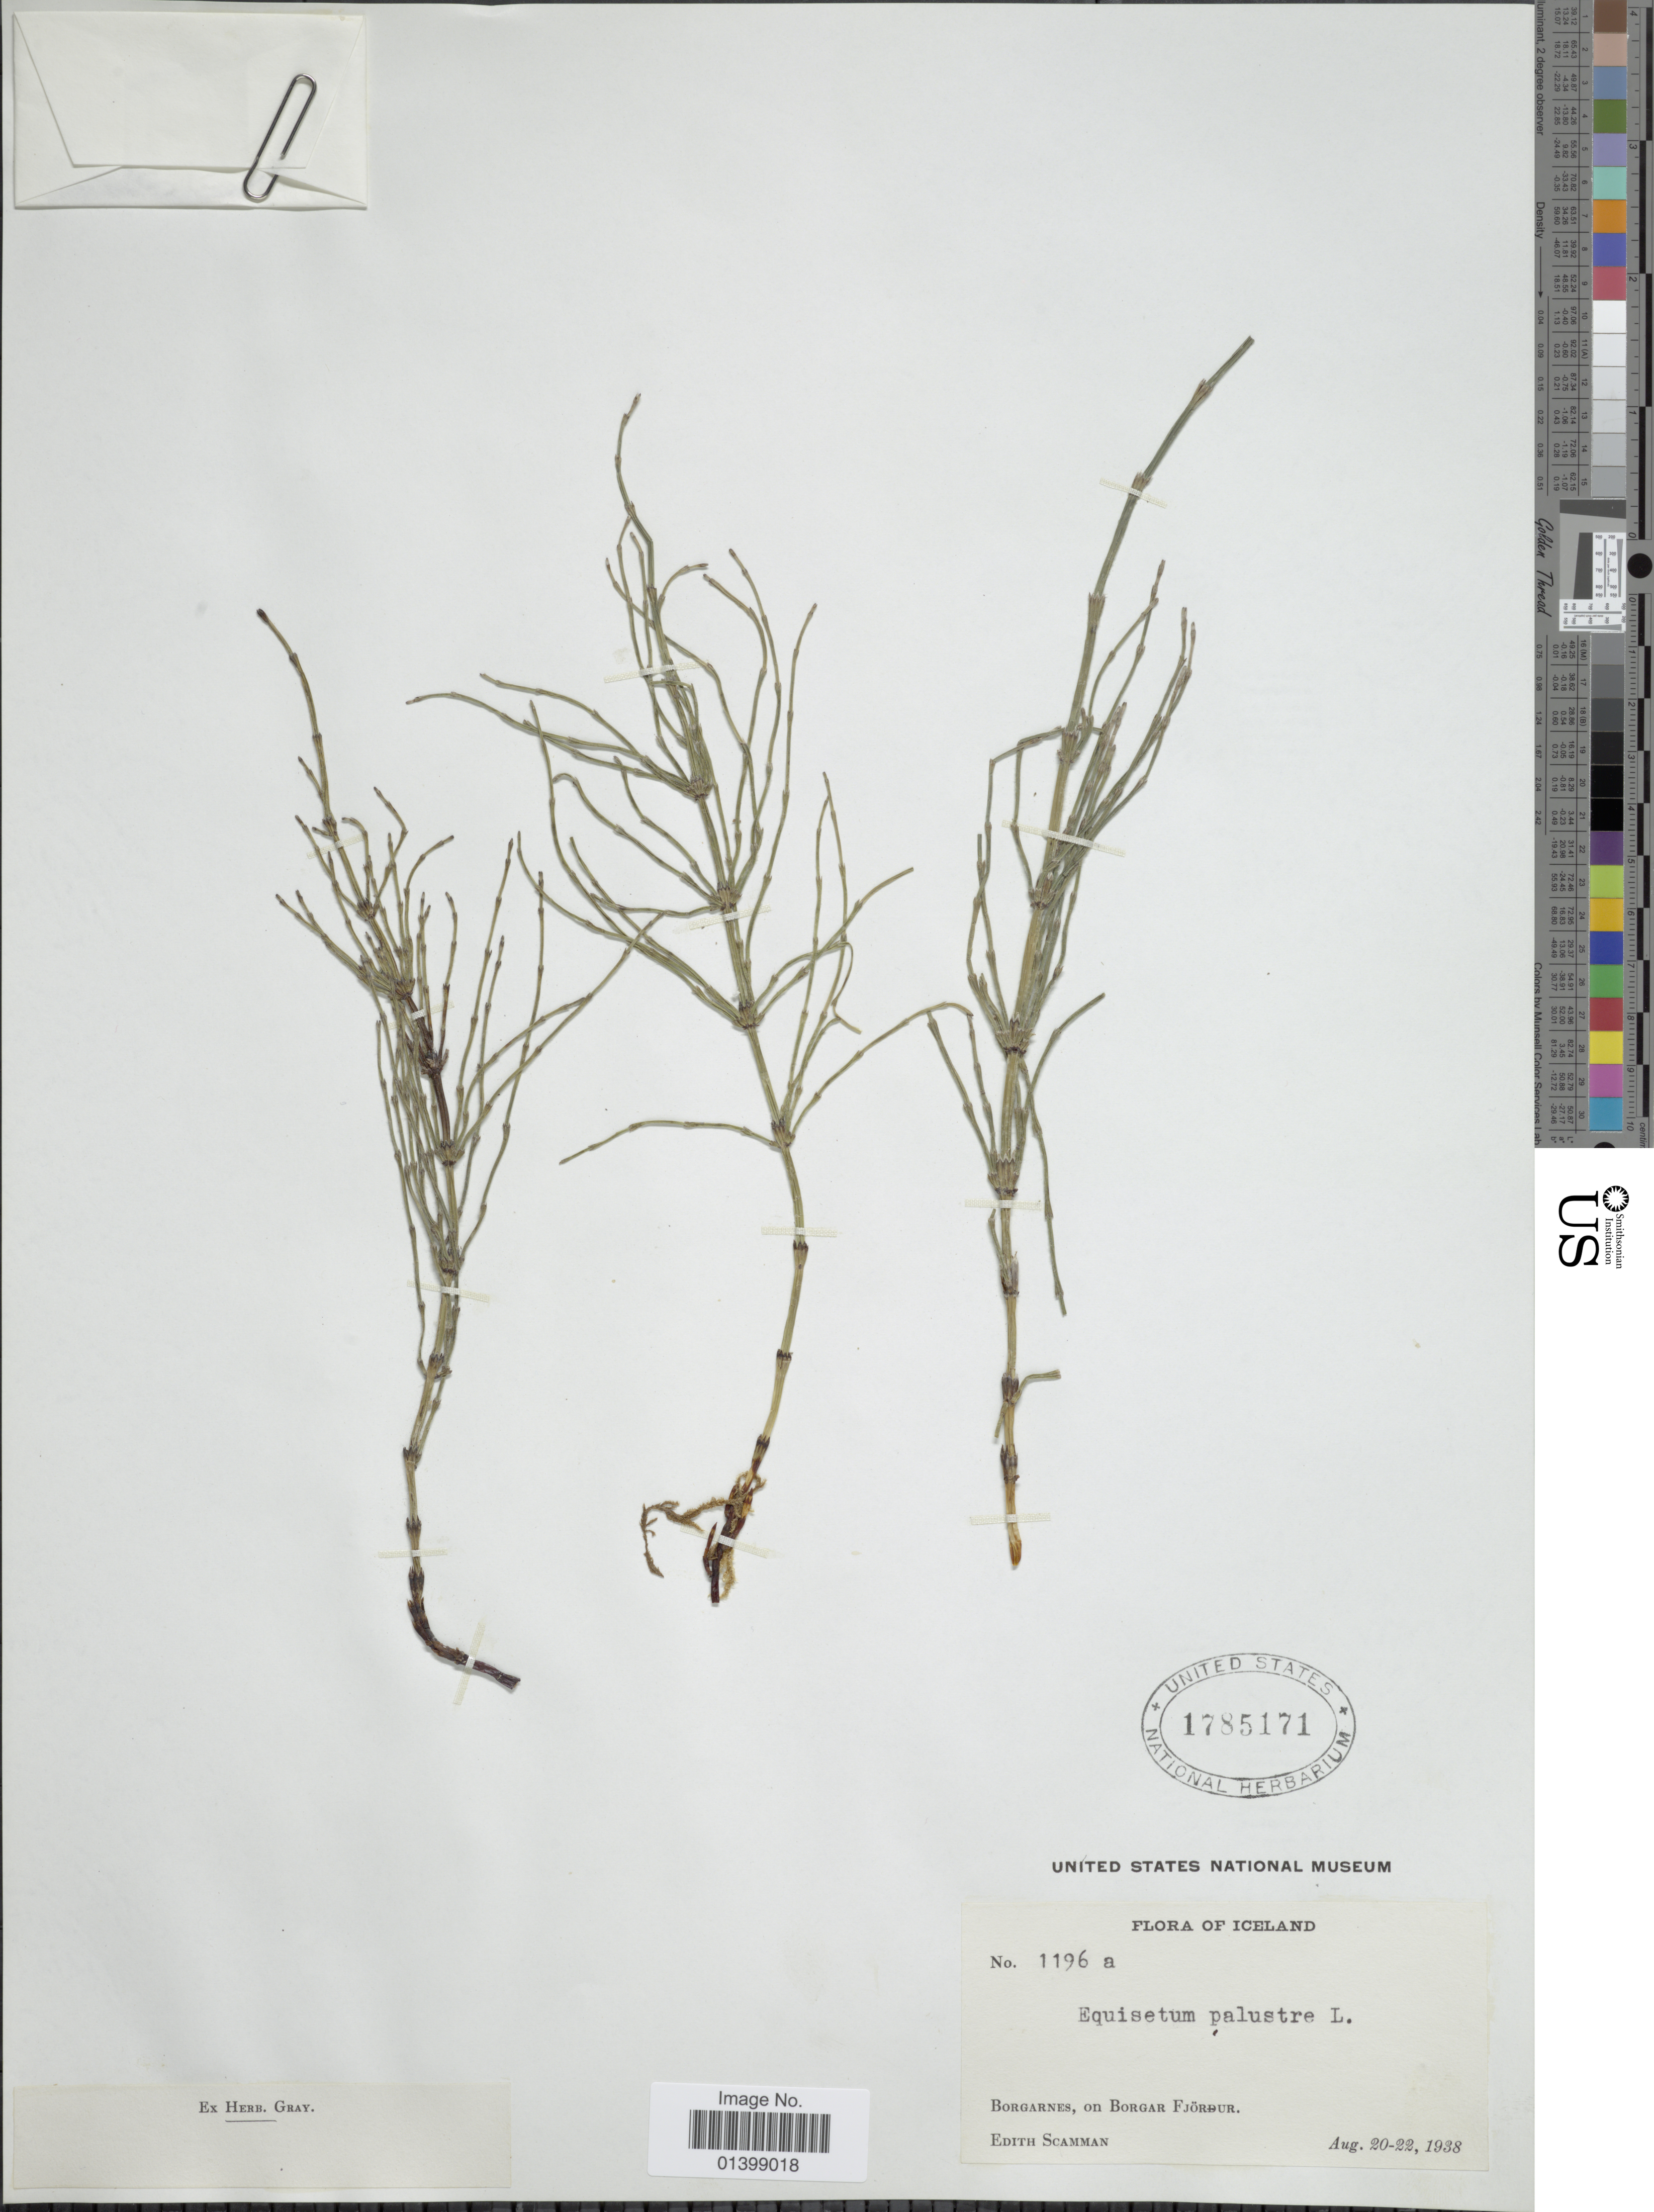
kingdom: Plantae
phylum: Tracheophyta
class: Polypodiopsida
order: Equisetales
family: Equisetaceae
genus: Equisetum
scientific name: Equisetum palustre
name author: L.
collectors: E. Scamman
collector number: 1196a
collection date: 1938-08-20/1938-08-22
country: Iceland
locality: Borgarnes, on Borgar Fjördur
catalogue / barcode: US 1785171